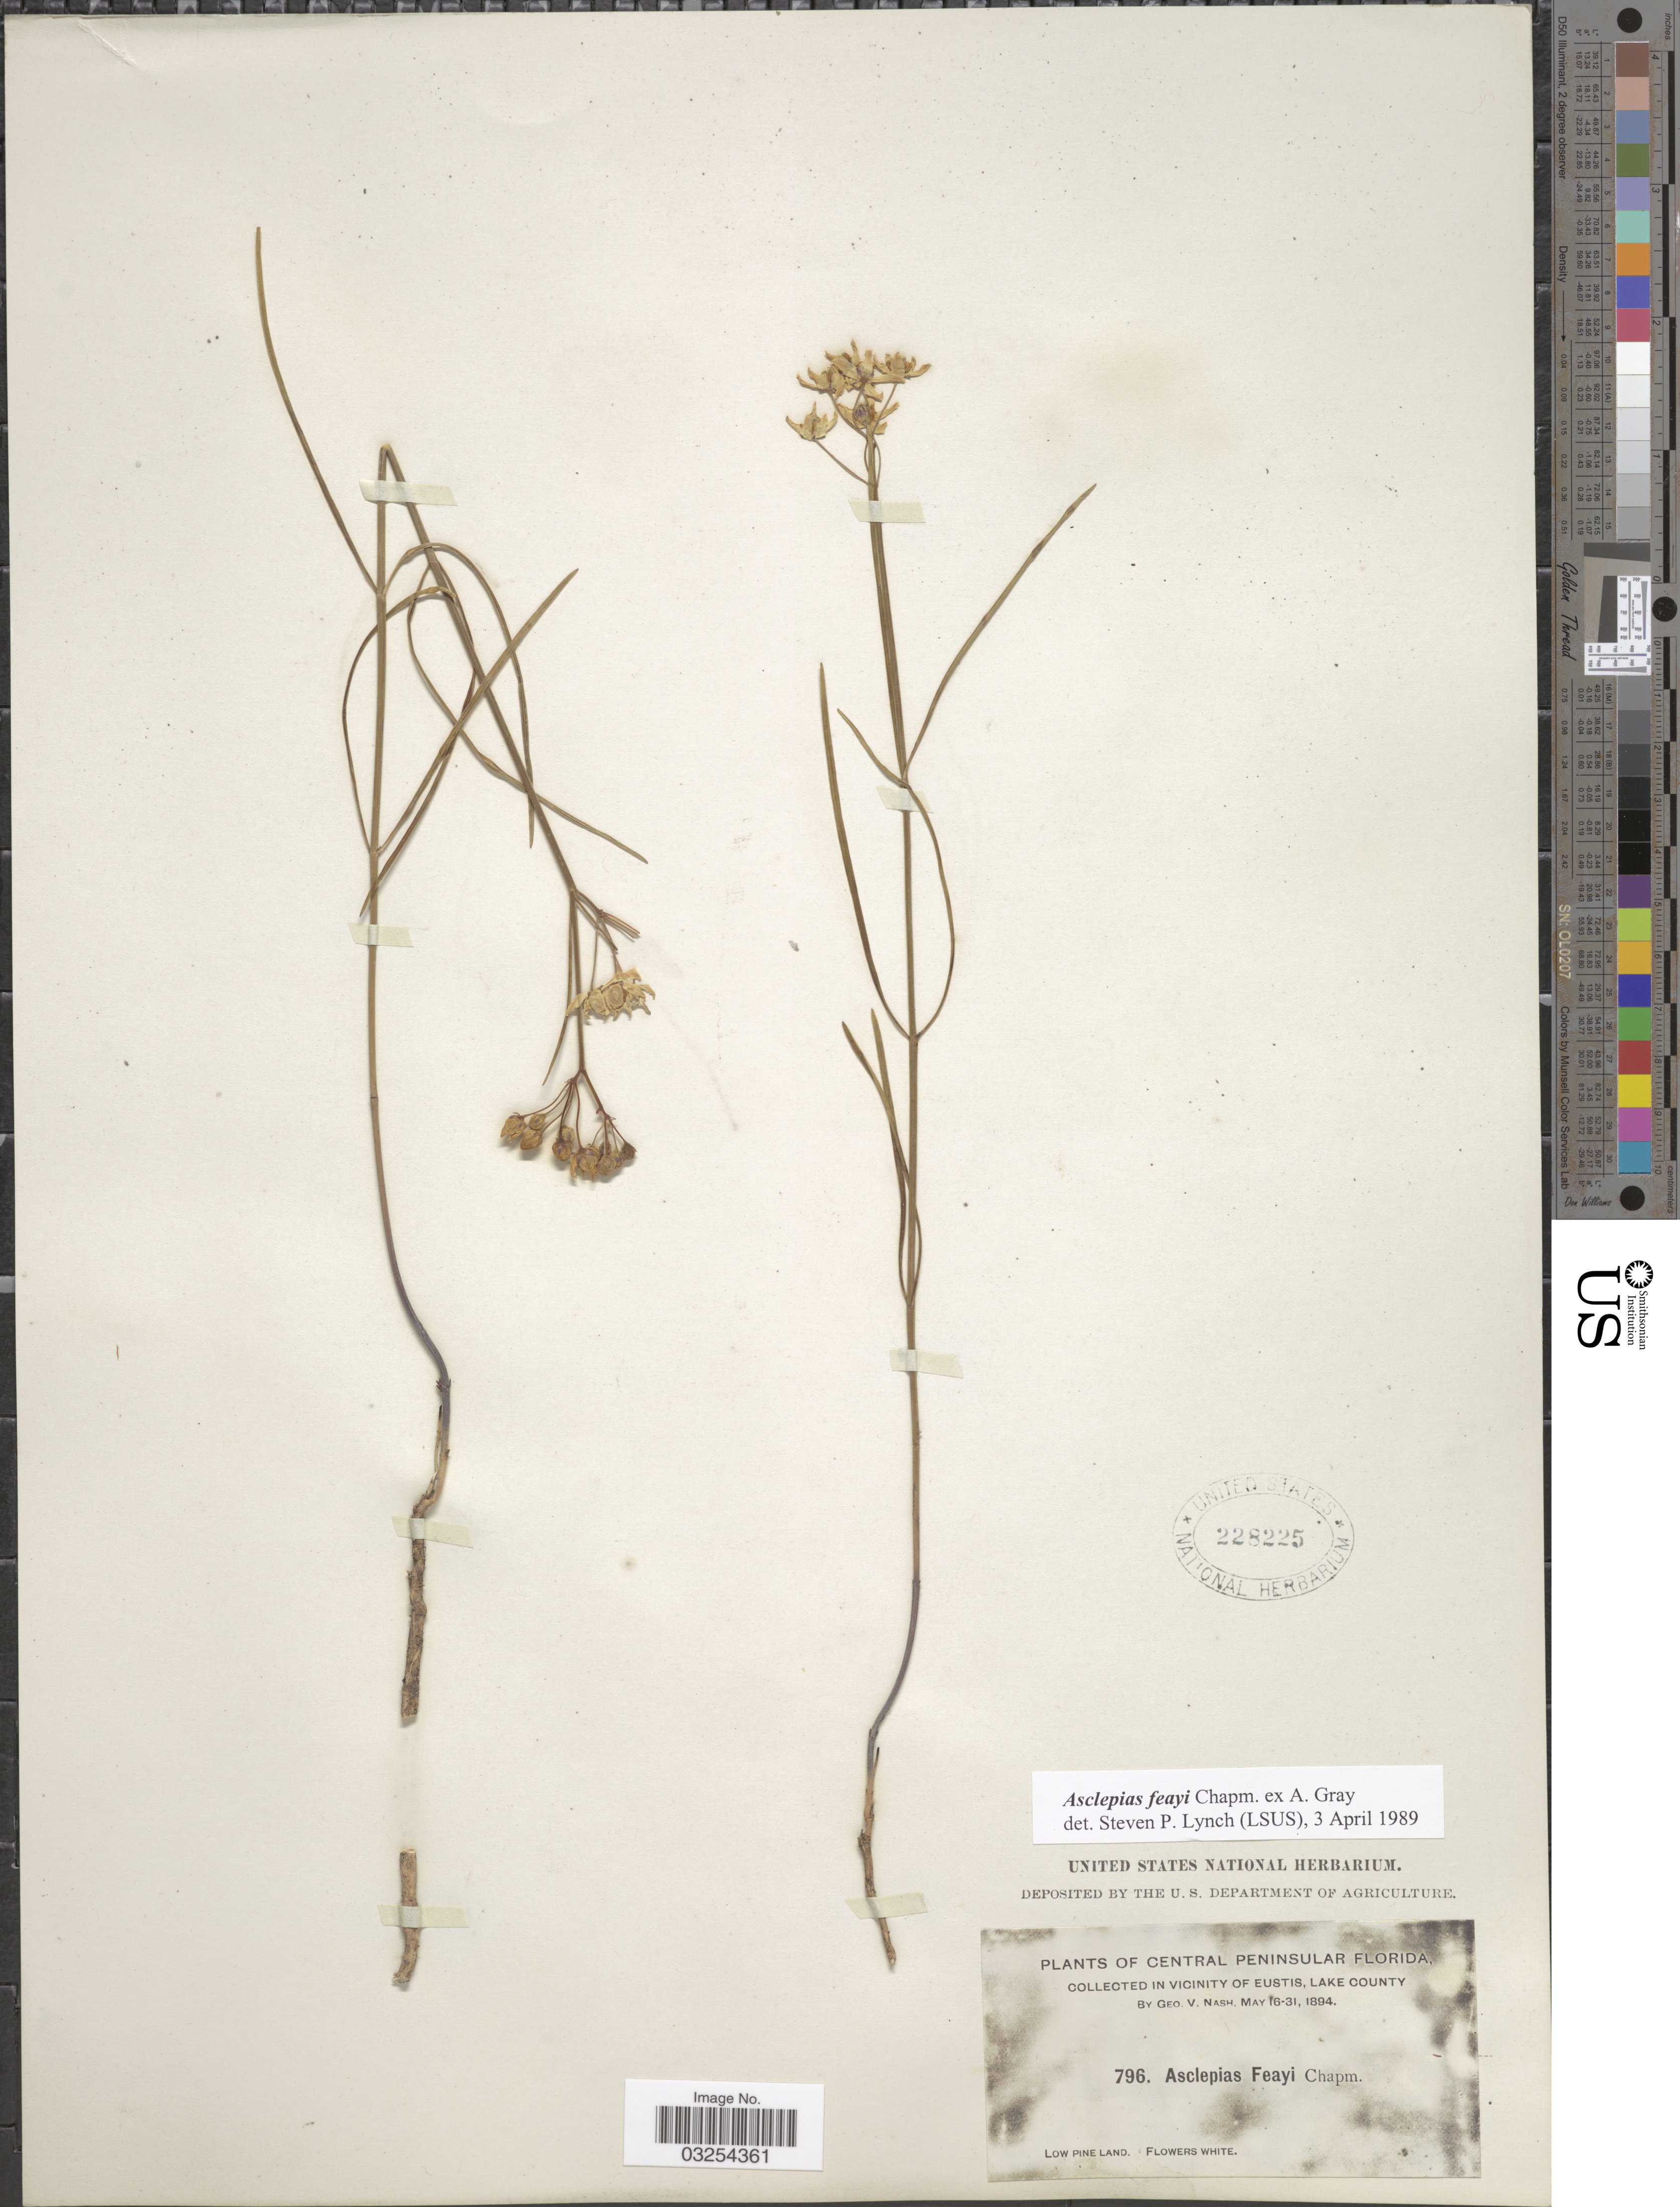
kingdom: Plantae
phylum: Tracheophyta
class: Magnoliopsida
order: Gentianales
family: Apocynaceae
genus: Asclepias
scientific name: Asclepias feayi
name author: Chapm. ex A. Gray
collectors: G. V. Nash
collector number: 796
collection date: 1894-05-16/1894-05-31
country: United States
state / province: Florida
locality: Central Peninsular Florida. Vicinity of Eustis, Lake County.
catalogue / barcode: US 228225